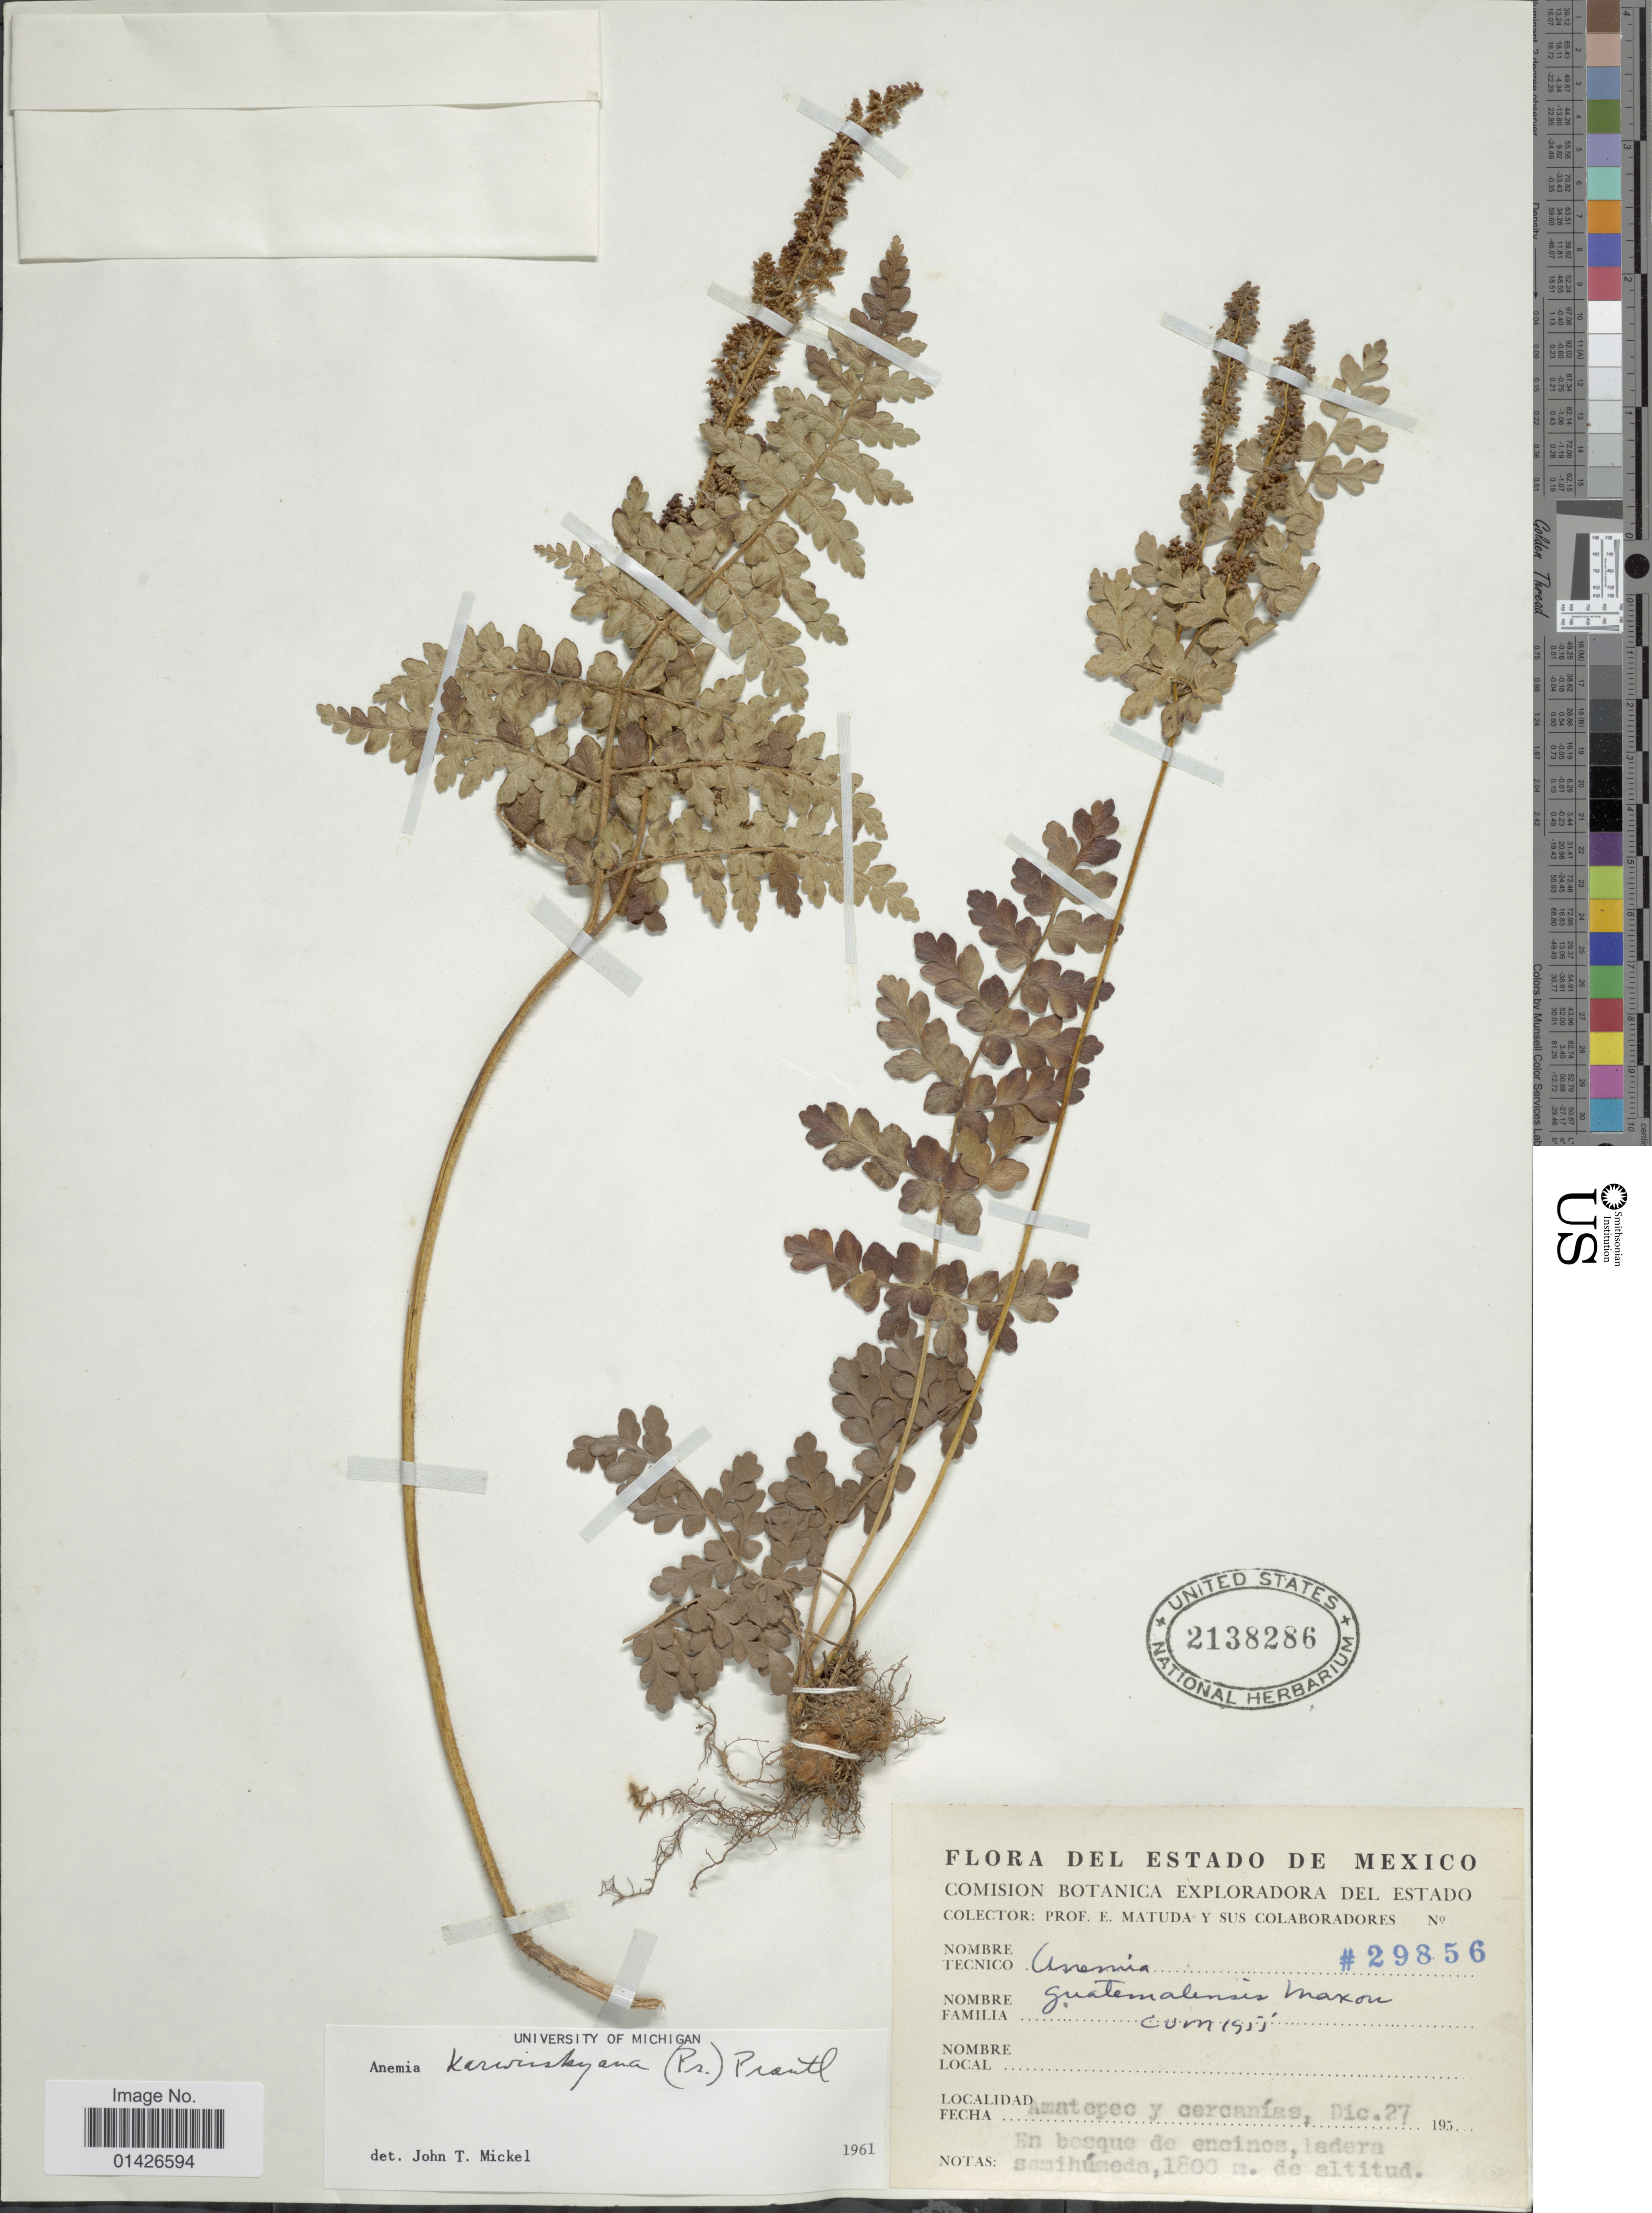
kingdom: Plantae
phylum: Tracheophyta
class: Polypodiopsida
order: Schizaeales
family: Anemiaceae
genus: Anemia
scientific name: Anemia karwinskyana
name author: (C. Presl) Prantl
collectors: E. Matuda & et al.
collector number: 29856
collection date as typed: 195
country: Mexico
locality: Amatepec y cercanías, E bosque de encinos, aldera samihúmeda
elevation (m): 1800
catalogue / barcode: US 2138286